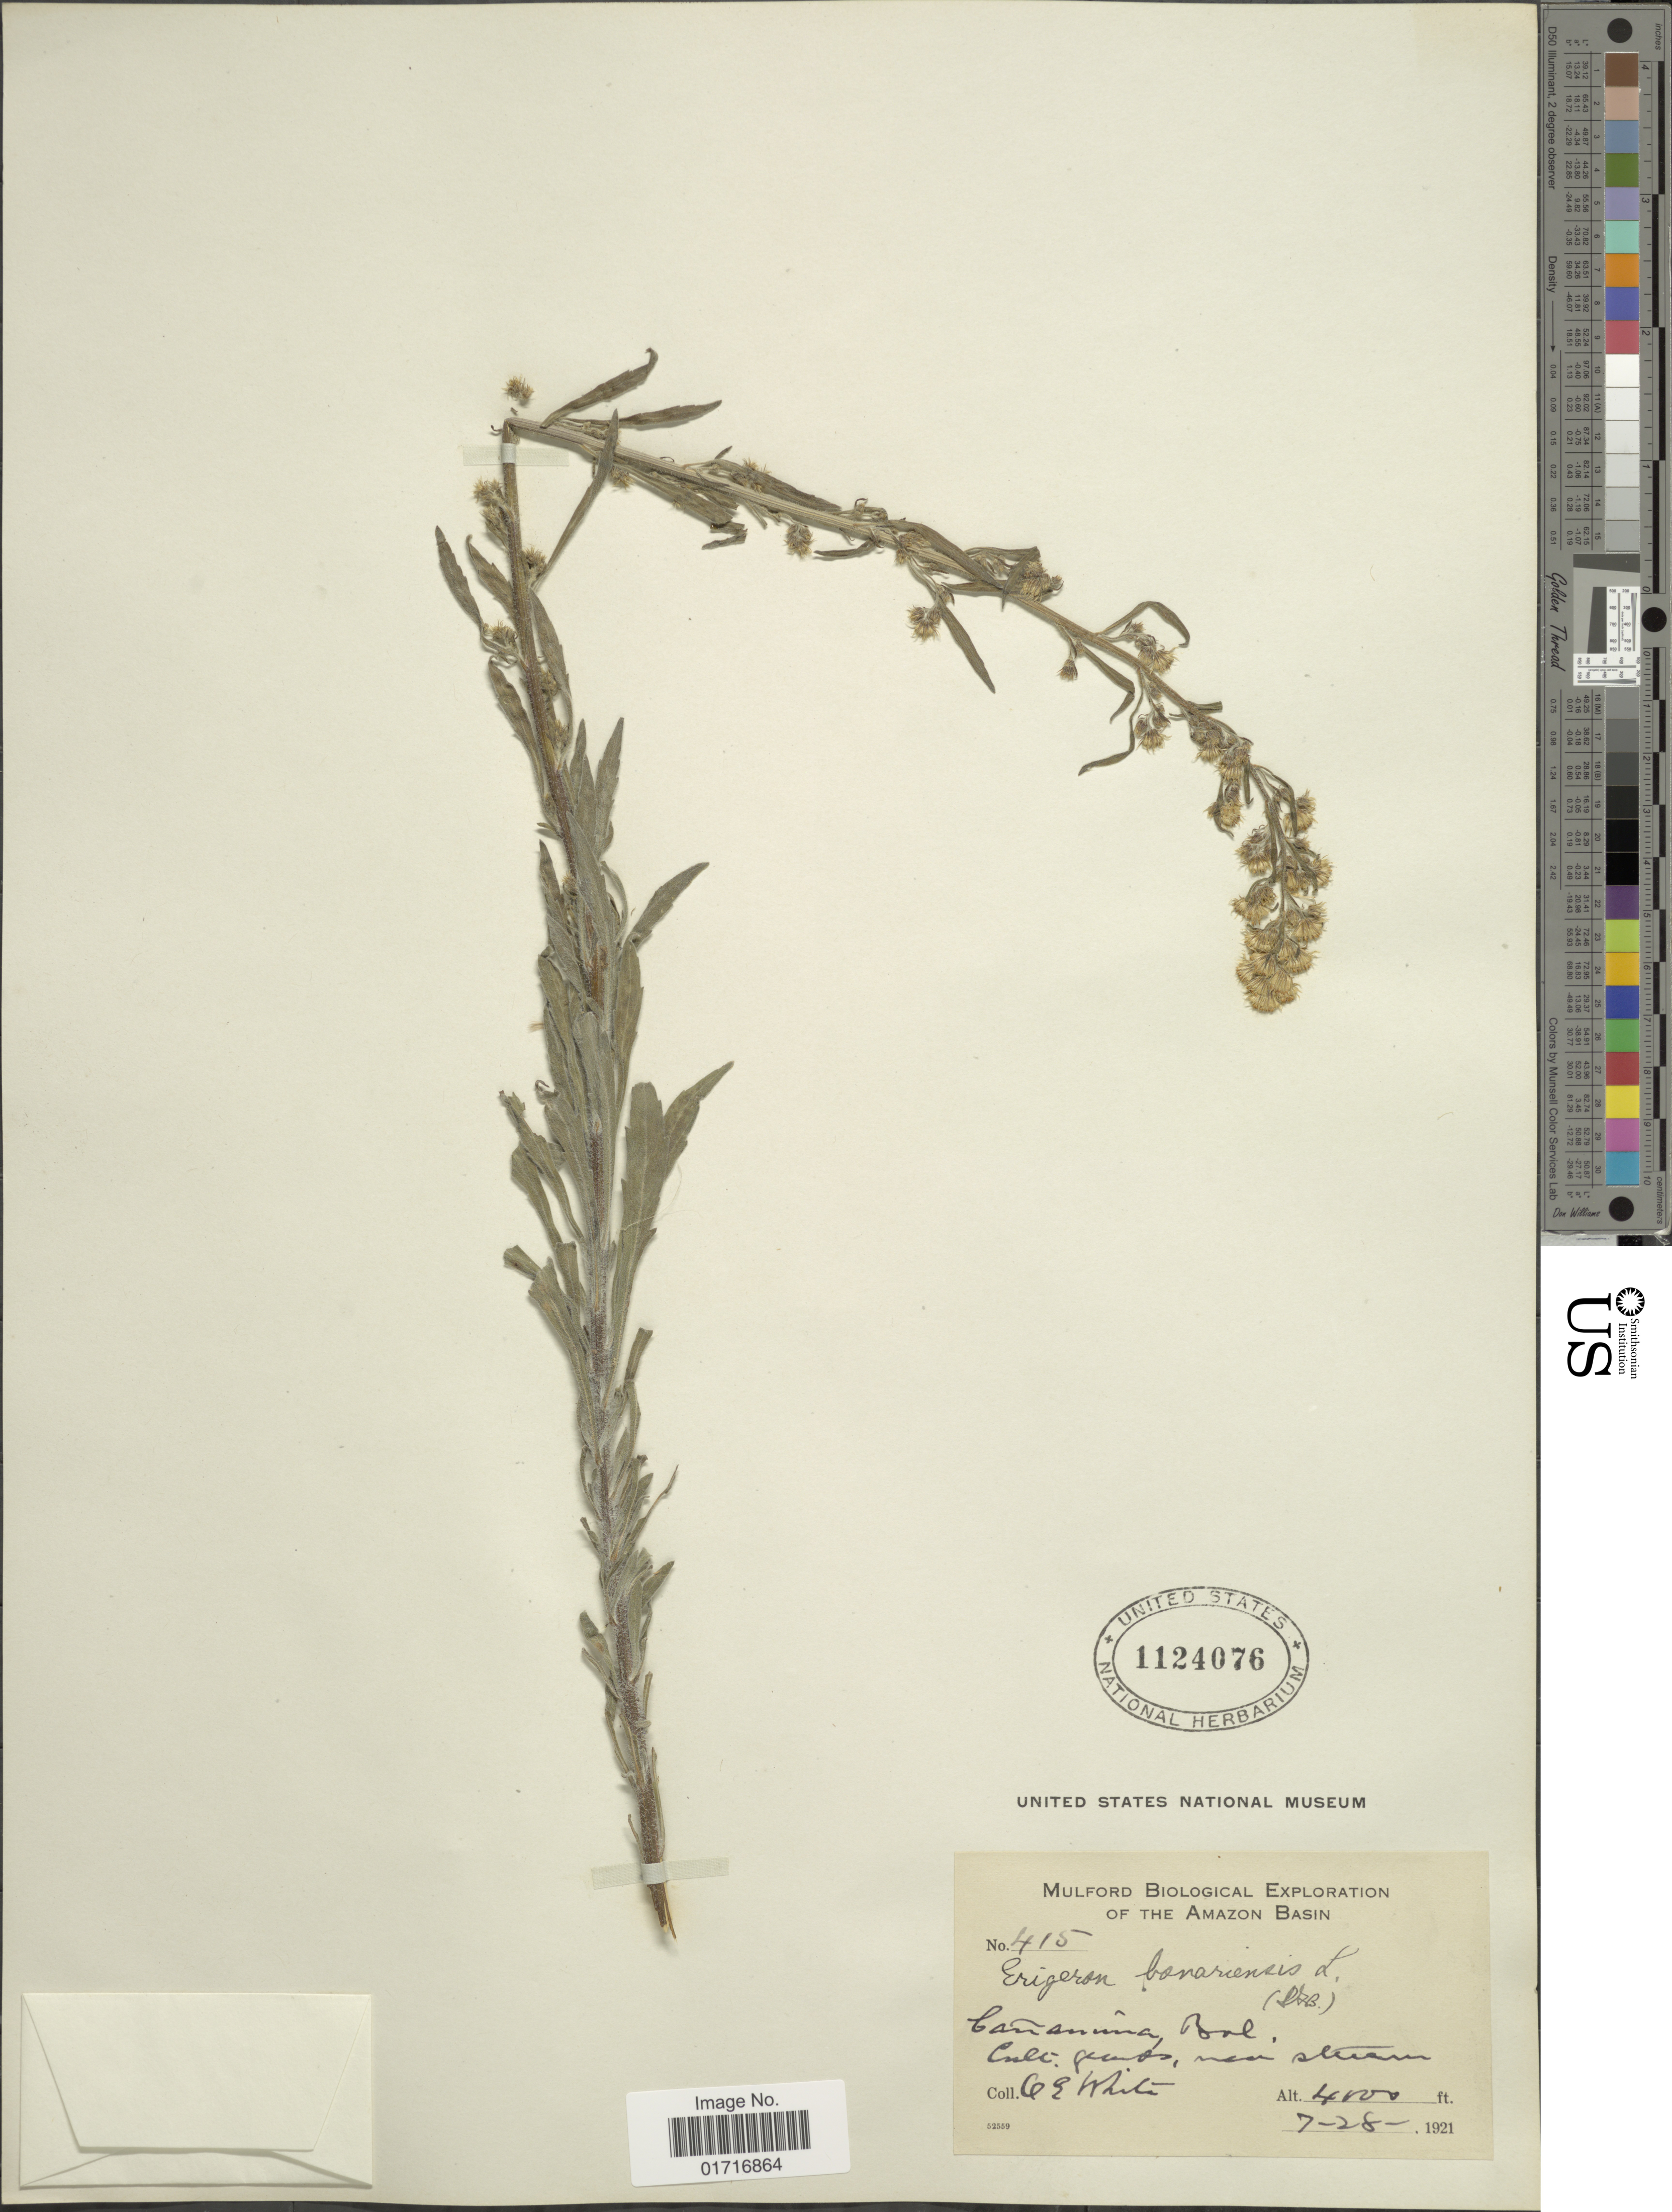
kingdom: Plantae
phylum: Tracheophyta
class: Magnoliopsida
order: Asterales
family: Asteraceae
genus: Conyza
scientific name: Conyza bonariensis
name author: (L.) Cronq.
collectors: O. E. White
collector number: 415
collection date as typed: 7-28-1921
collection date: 1921-07-28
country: Bolivia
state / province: La Paz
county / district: Inquisivi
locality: Cañamina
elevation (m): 1219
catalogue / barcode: US 1124076